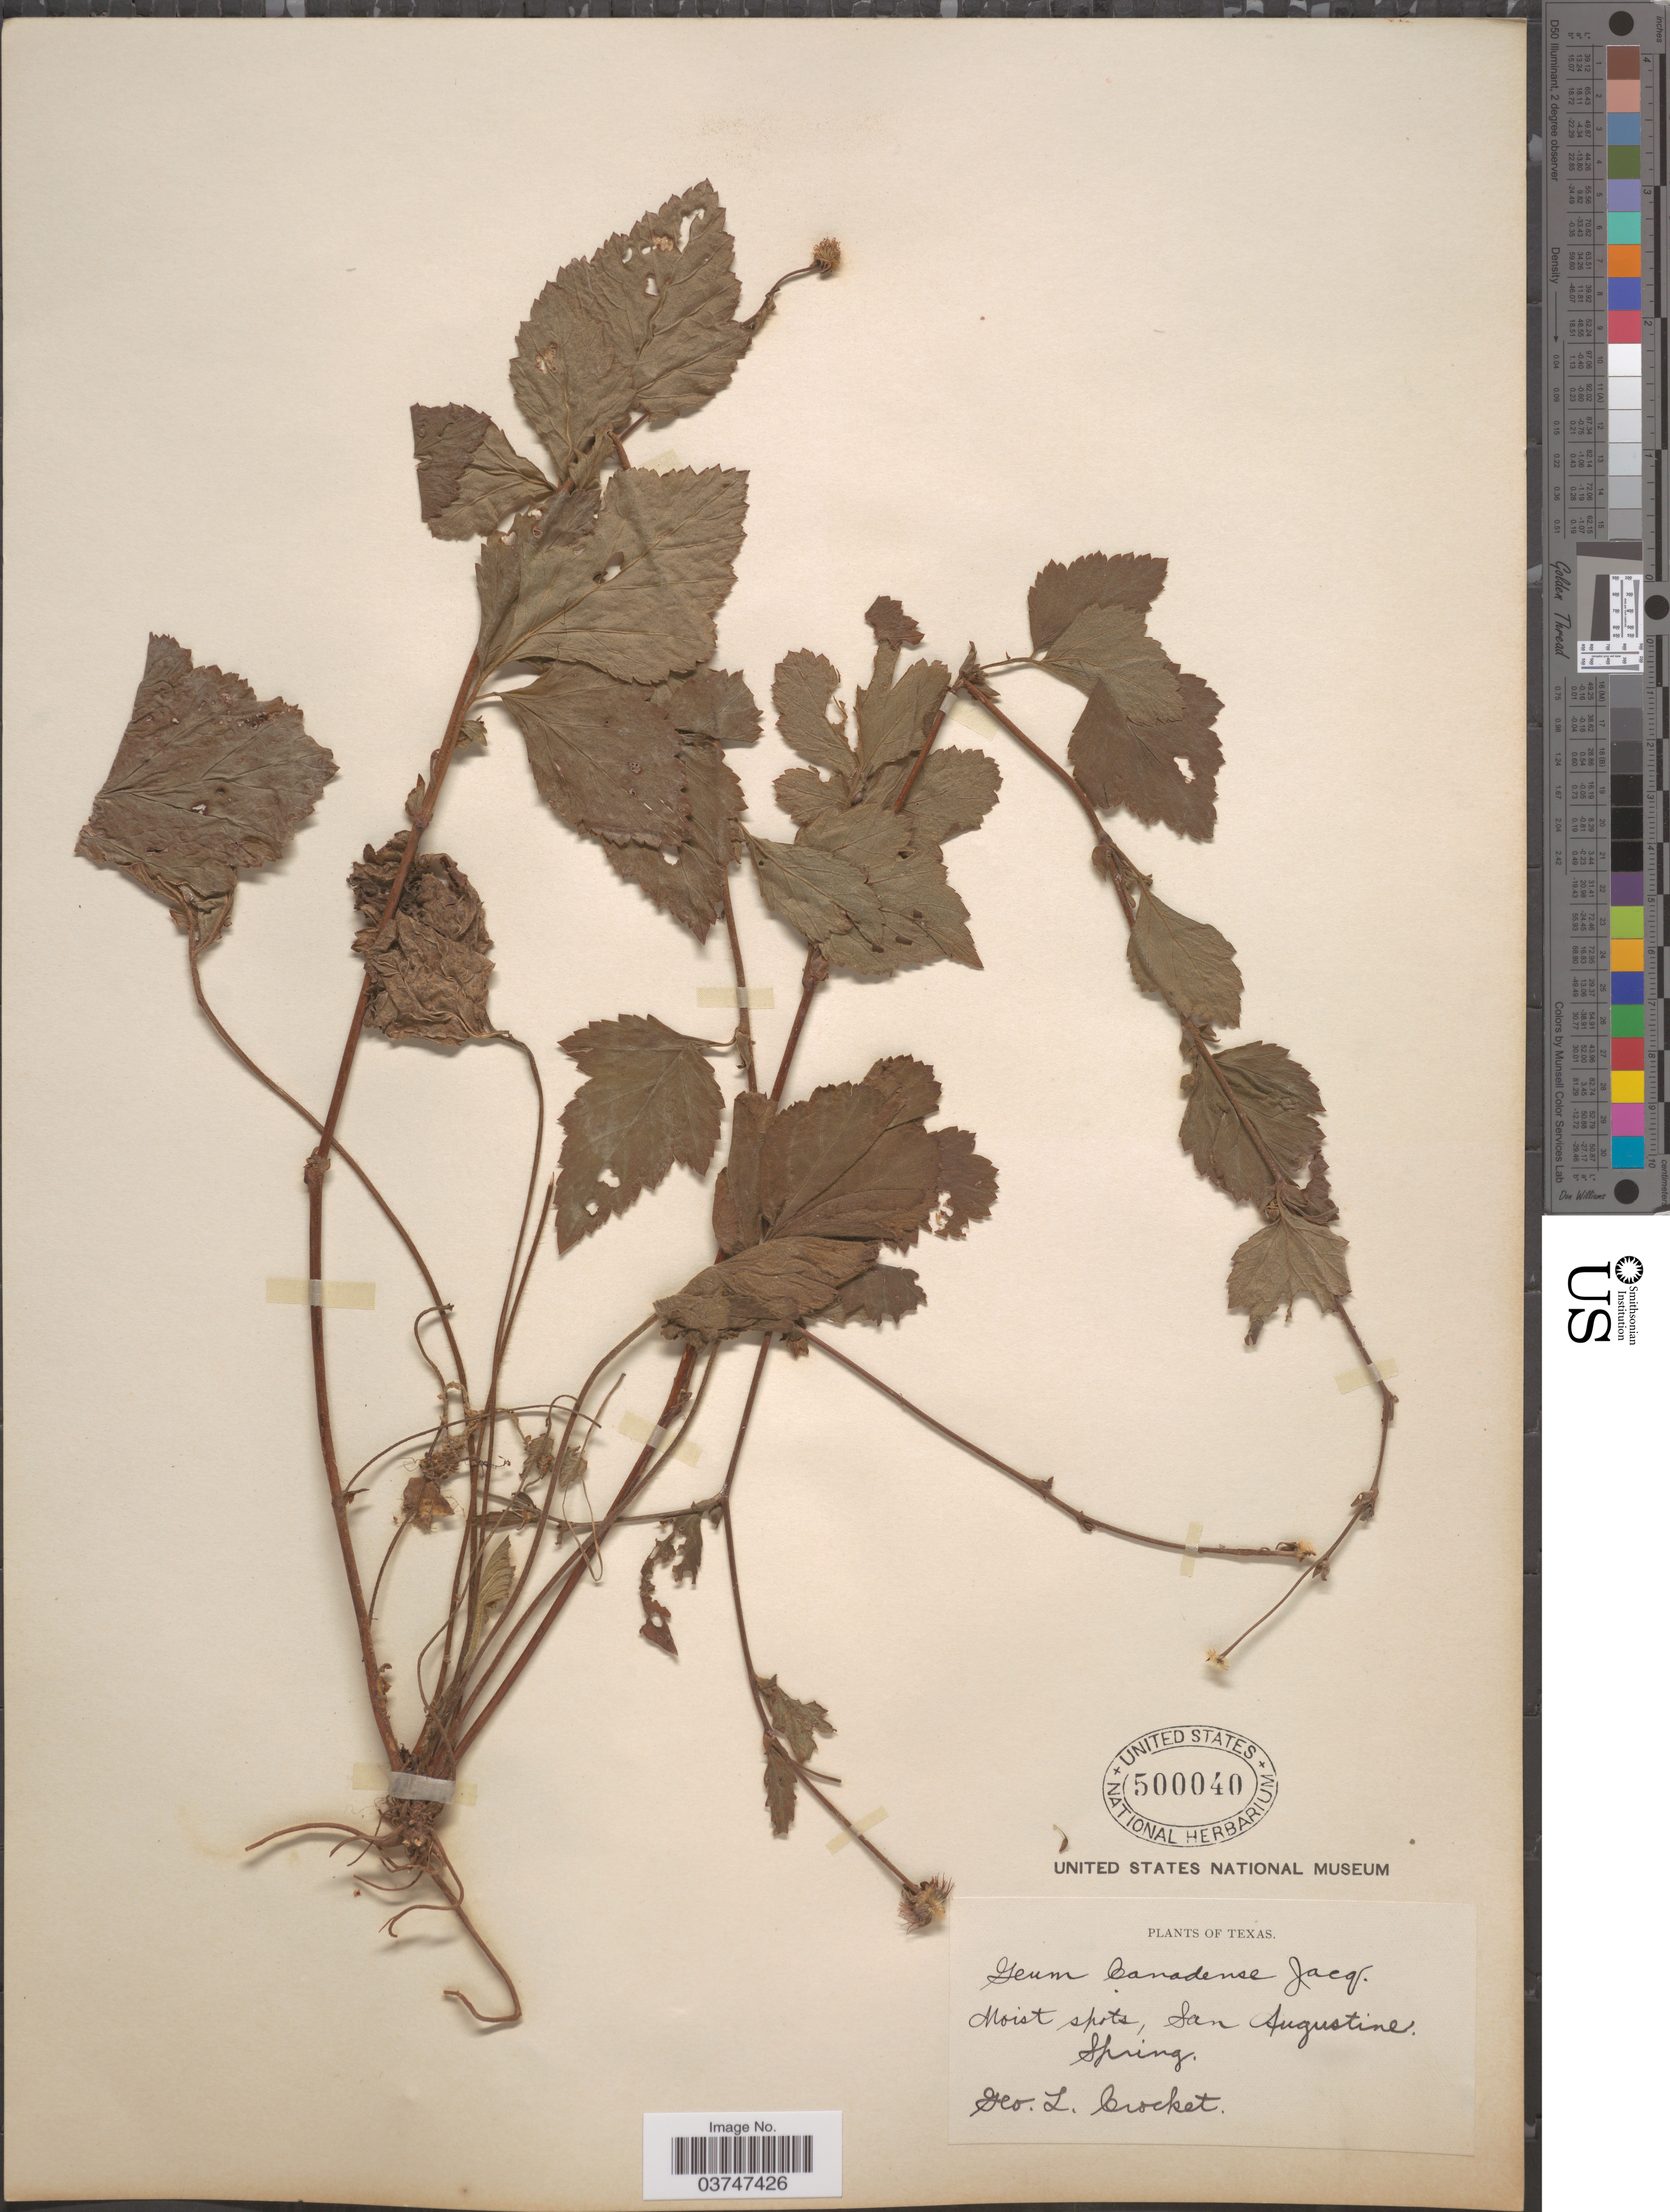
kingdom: Plantae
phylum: Tracheophyta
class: Magnoliopsida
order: Rosales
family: Rosaceae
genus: Geum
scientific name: Geum canadense var. camporum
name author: (Rydb.) Fernald & Weath.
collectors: G. Crocket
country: United States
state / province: Texas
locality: San Augustine Spring.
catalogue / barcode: US 500040